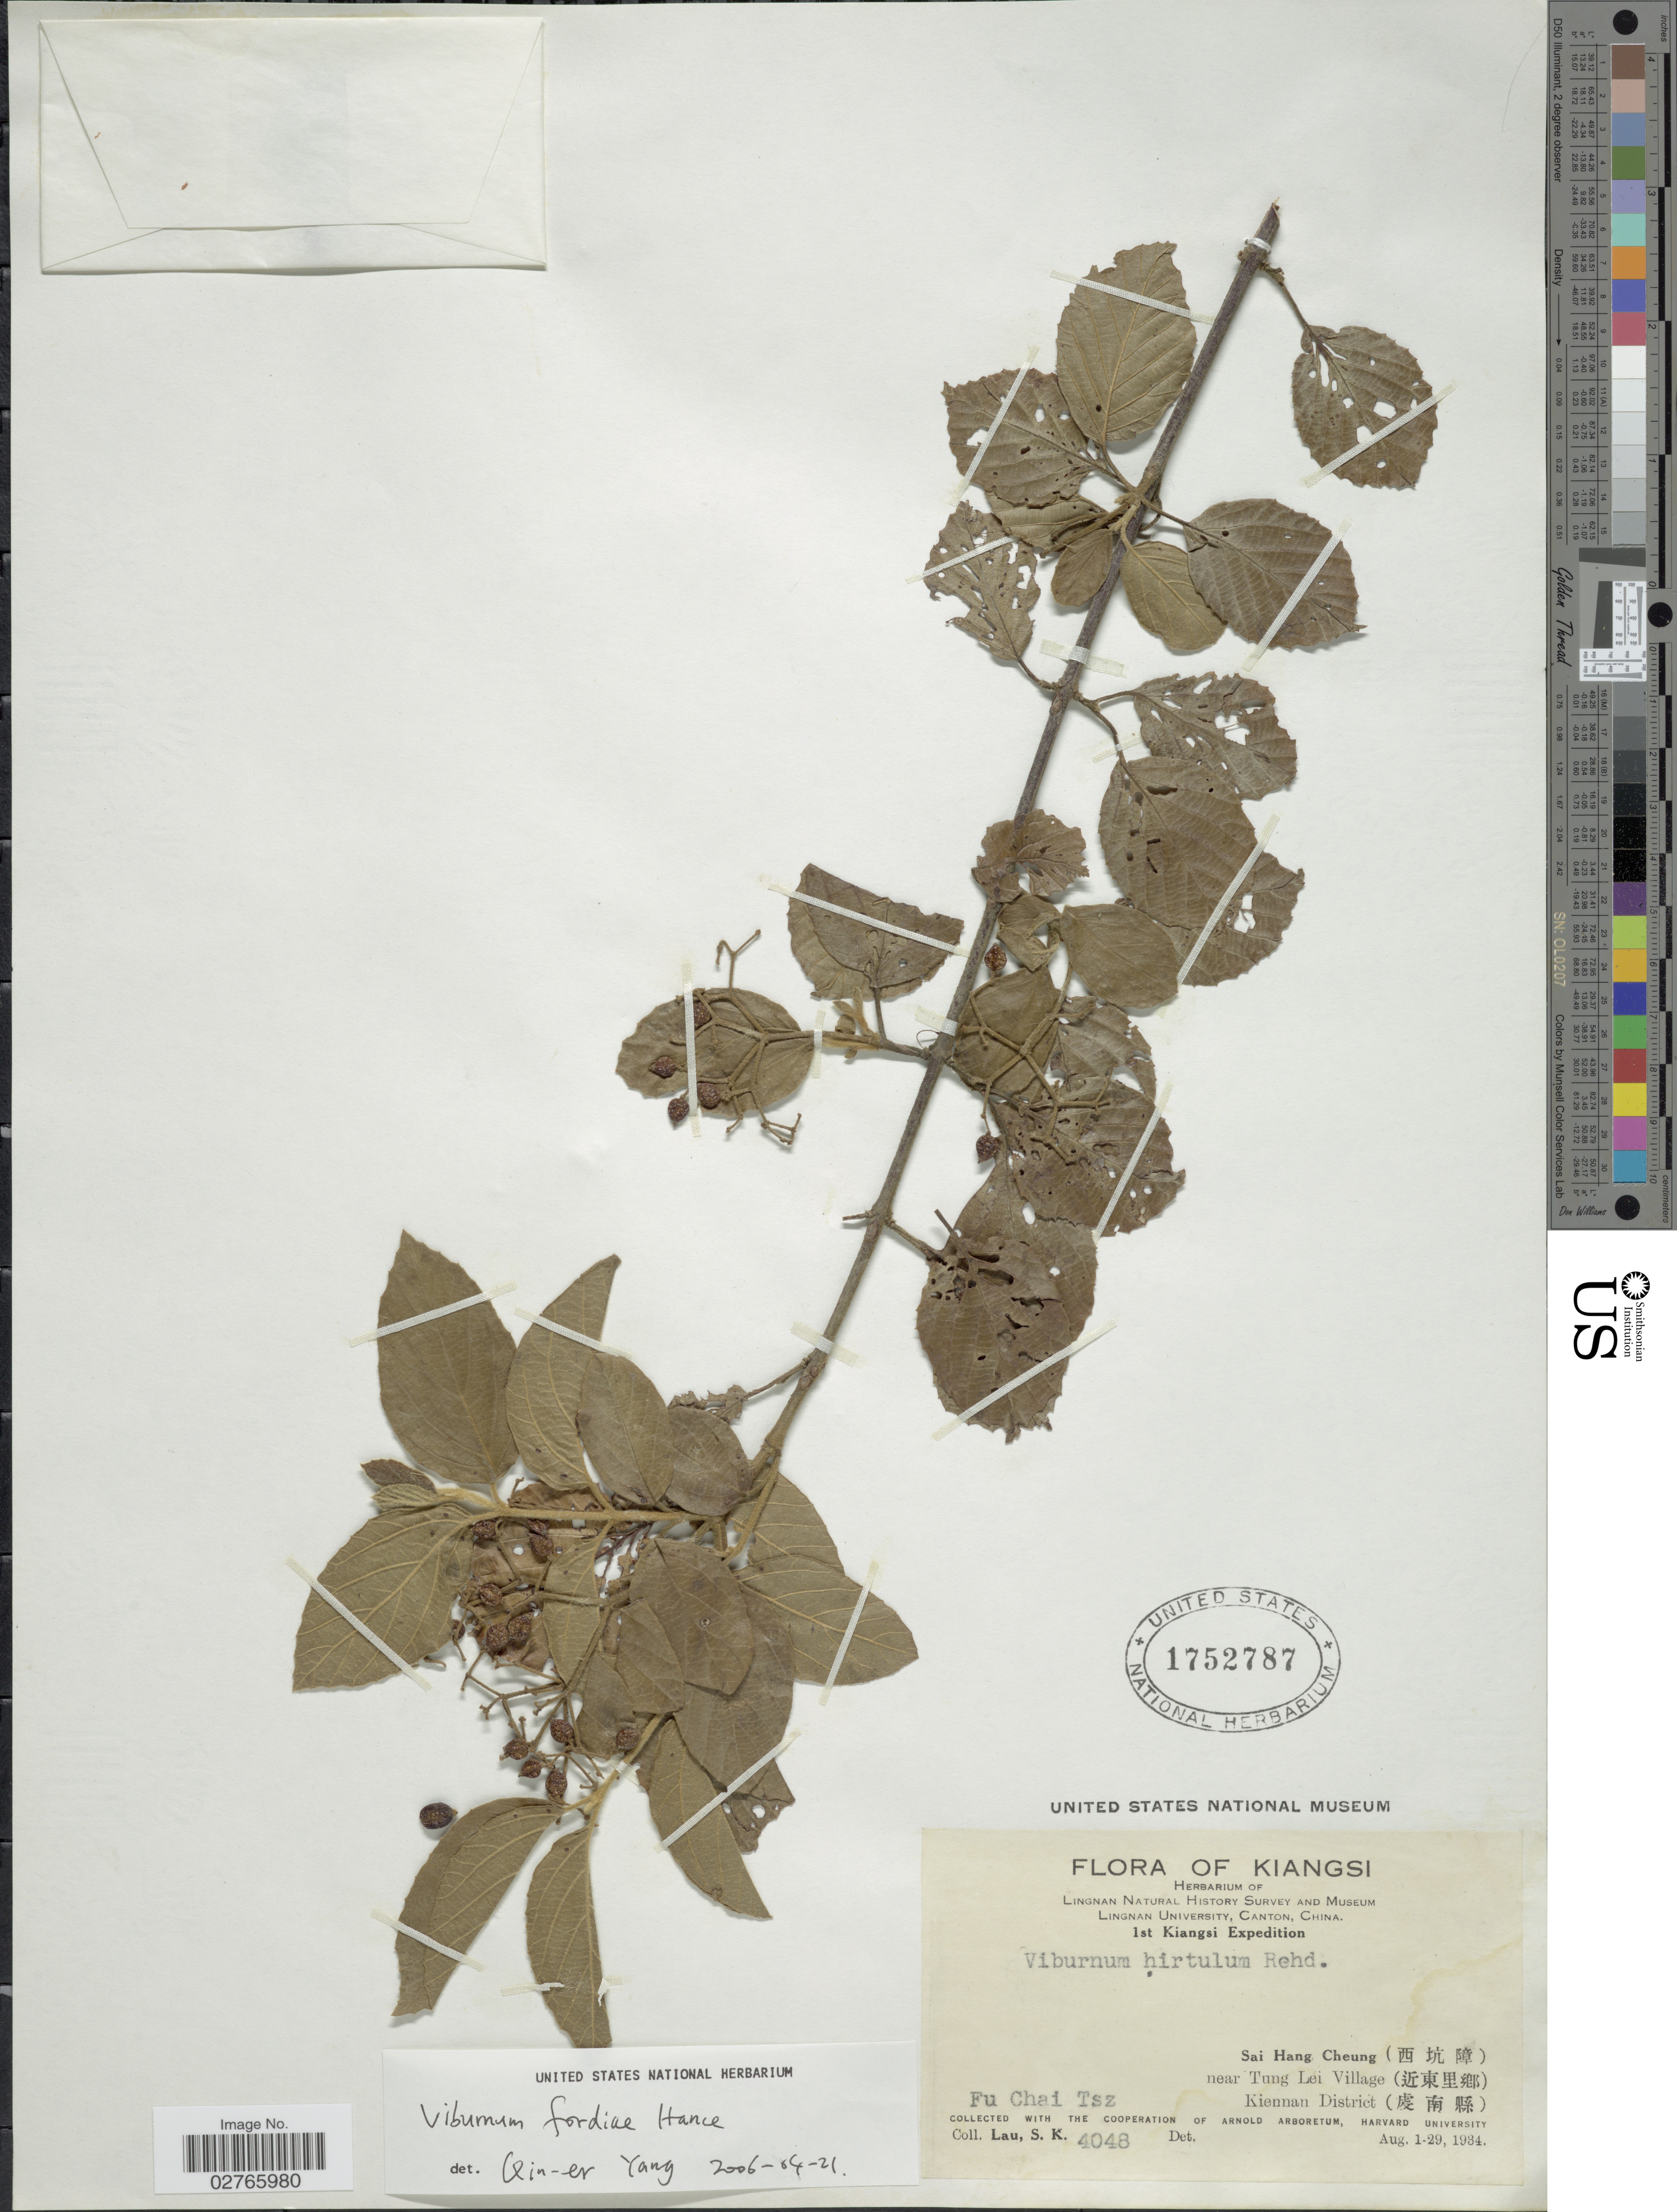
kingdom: Plantae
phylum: Tracheophyta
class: Magnoliopsida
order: Dipsacales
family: Viburnaceae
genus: Viburnum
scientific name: Viburnum fordiae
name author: Hance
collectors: S. K. Lau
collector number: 4048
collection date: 1934-08-01/1934-08-29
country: China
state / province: Jiangxi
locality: Kiangsi. Sai Hang Cheung (X) near Tung Lei Village (X). Kiennan District (X). Fu Chai Tsz.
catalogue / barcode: US 1752787